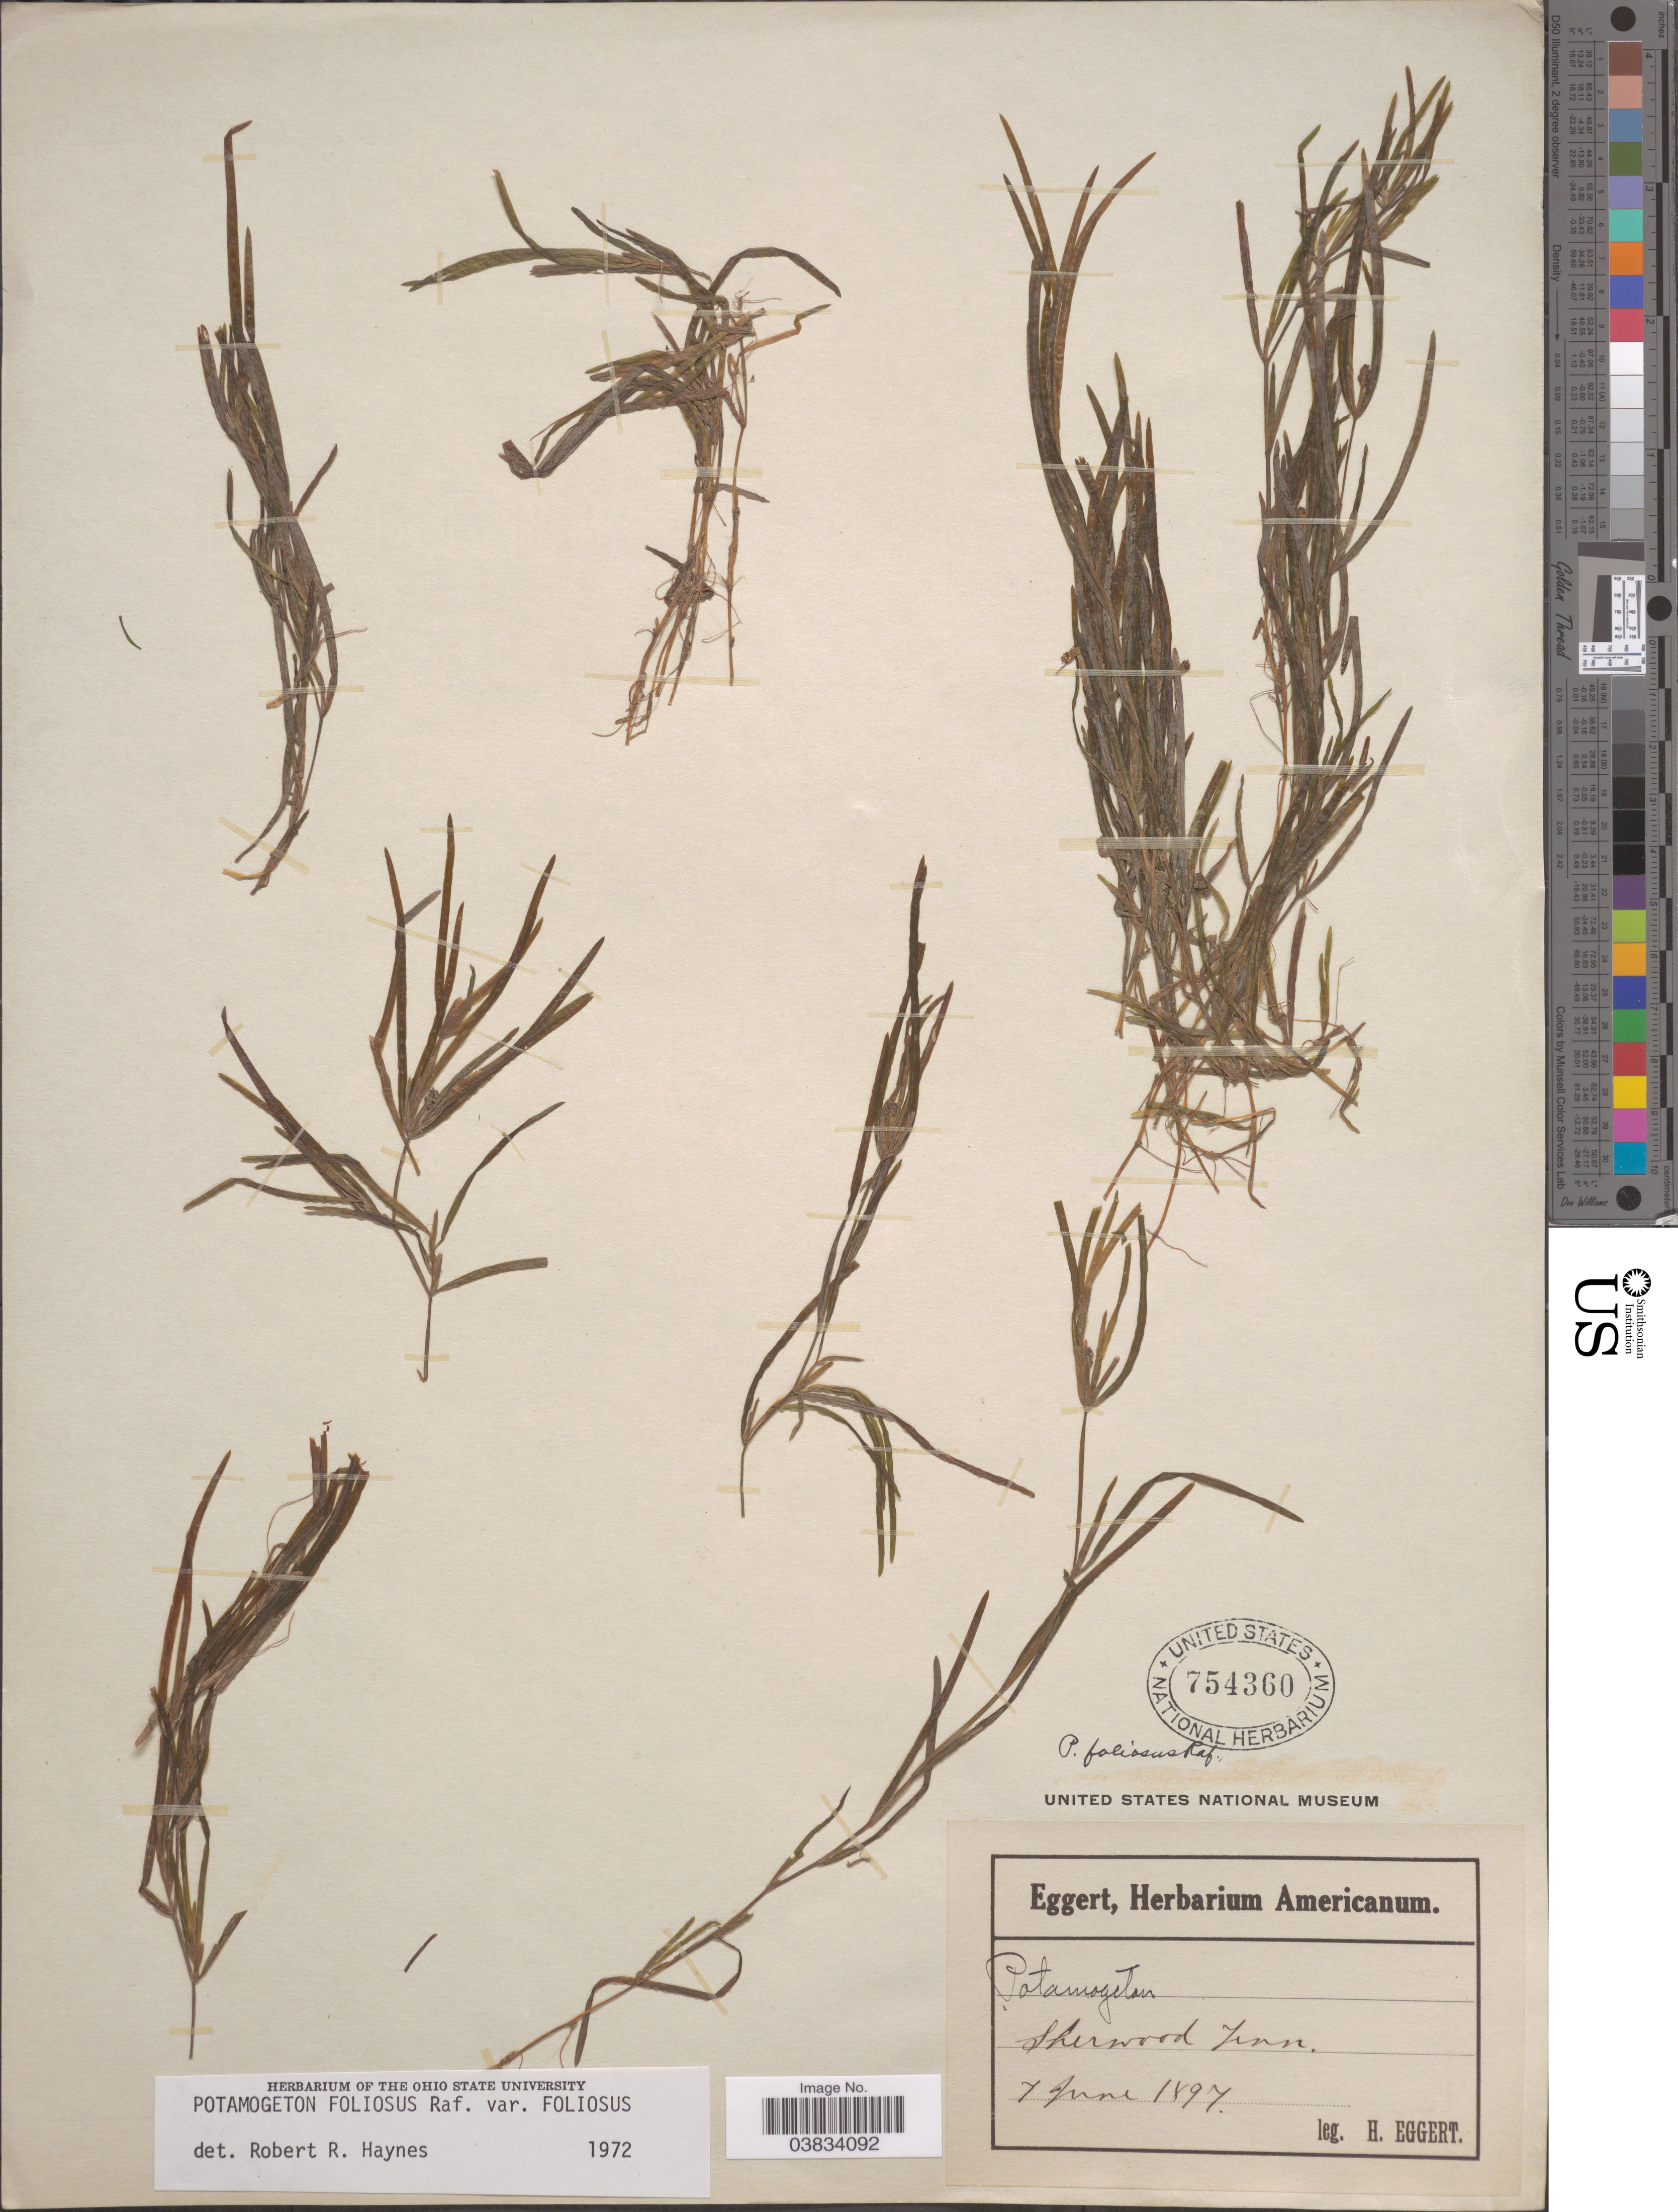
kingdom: Plantae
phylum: Tracheophyta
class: Liliopsida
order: Alismatales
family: Potamogetonaceae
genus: Potamogeton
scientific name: Potamogeton foliosus var. foliosus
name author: Raf.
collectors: H. Eggert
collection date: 1897-06-07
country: United States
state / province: Tennessee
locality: Sherwood.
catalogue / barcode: US 754360